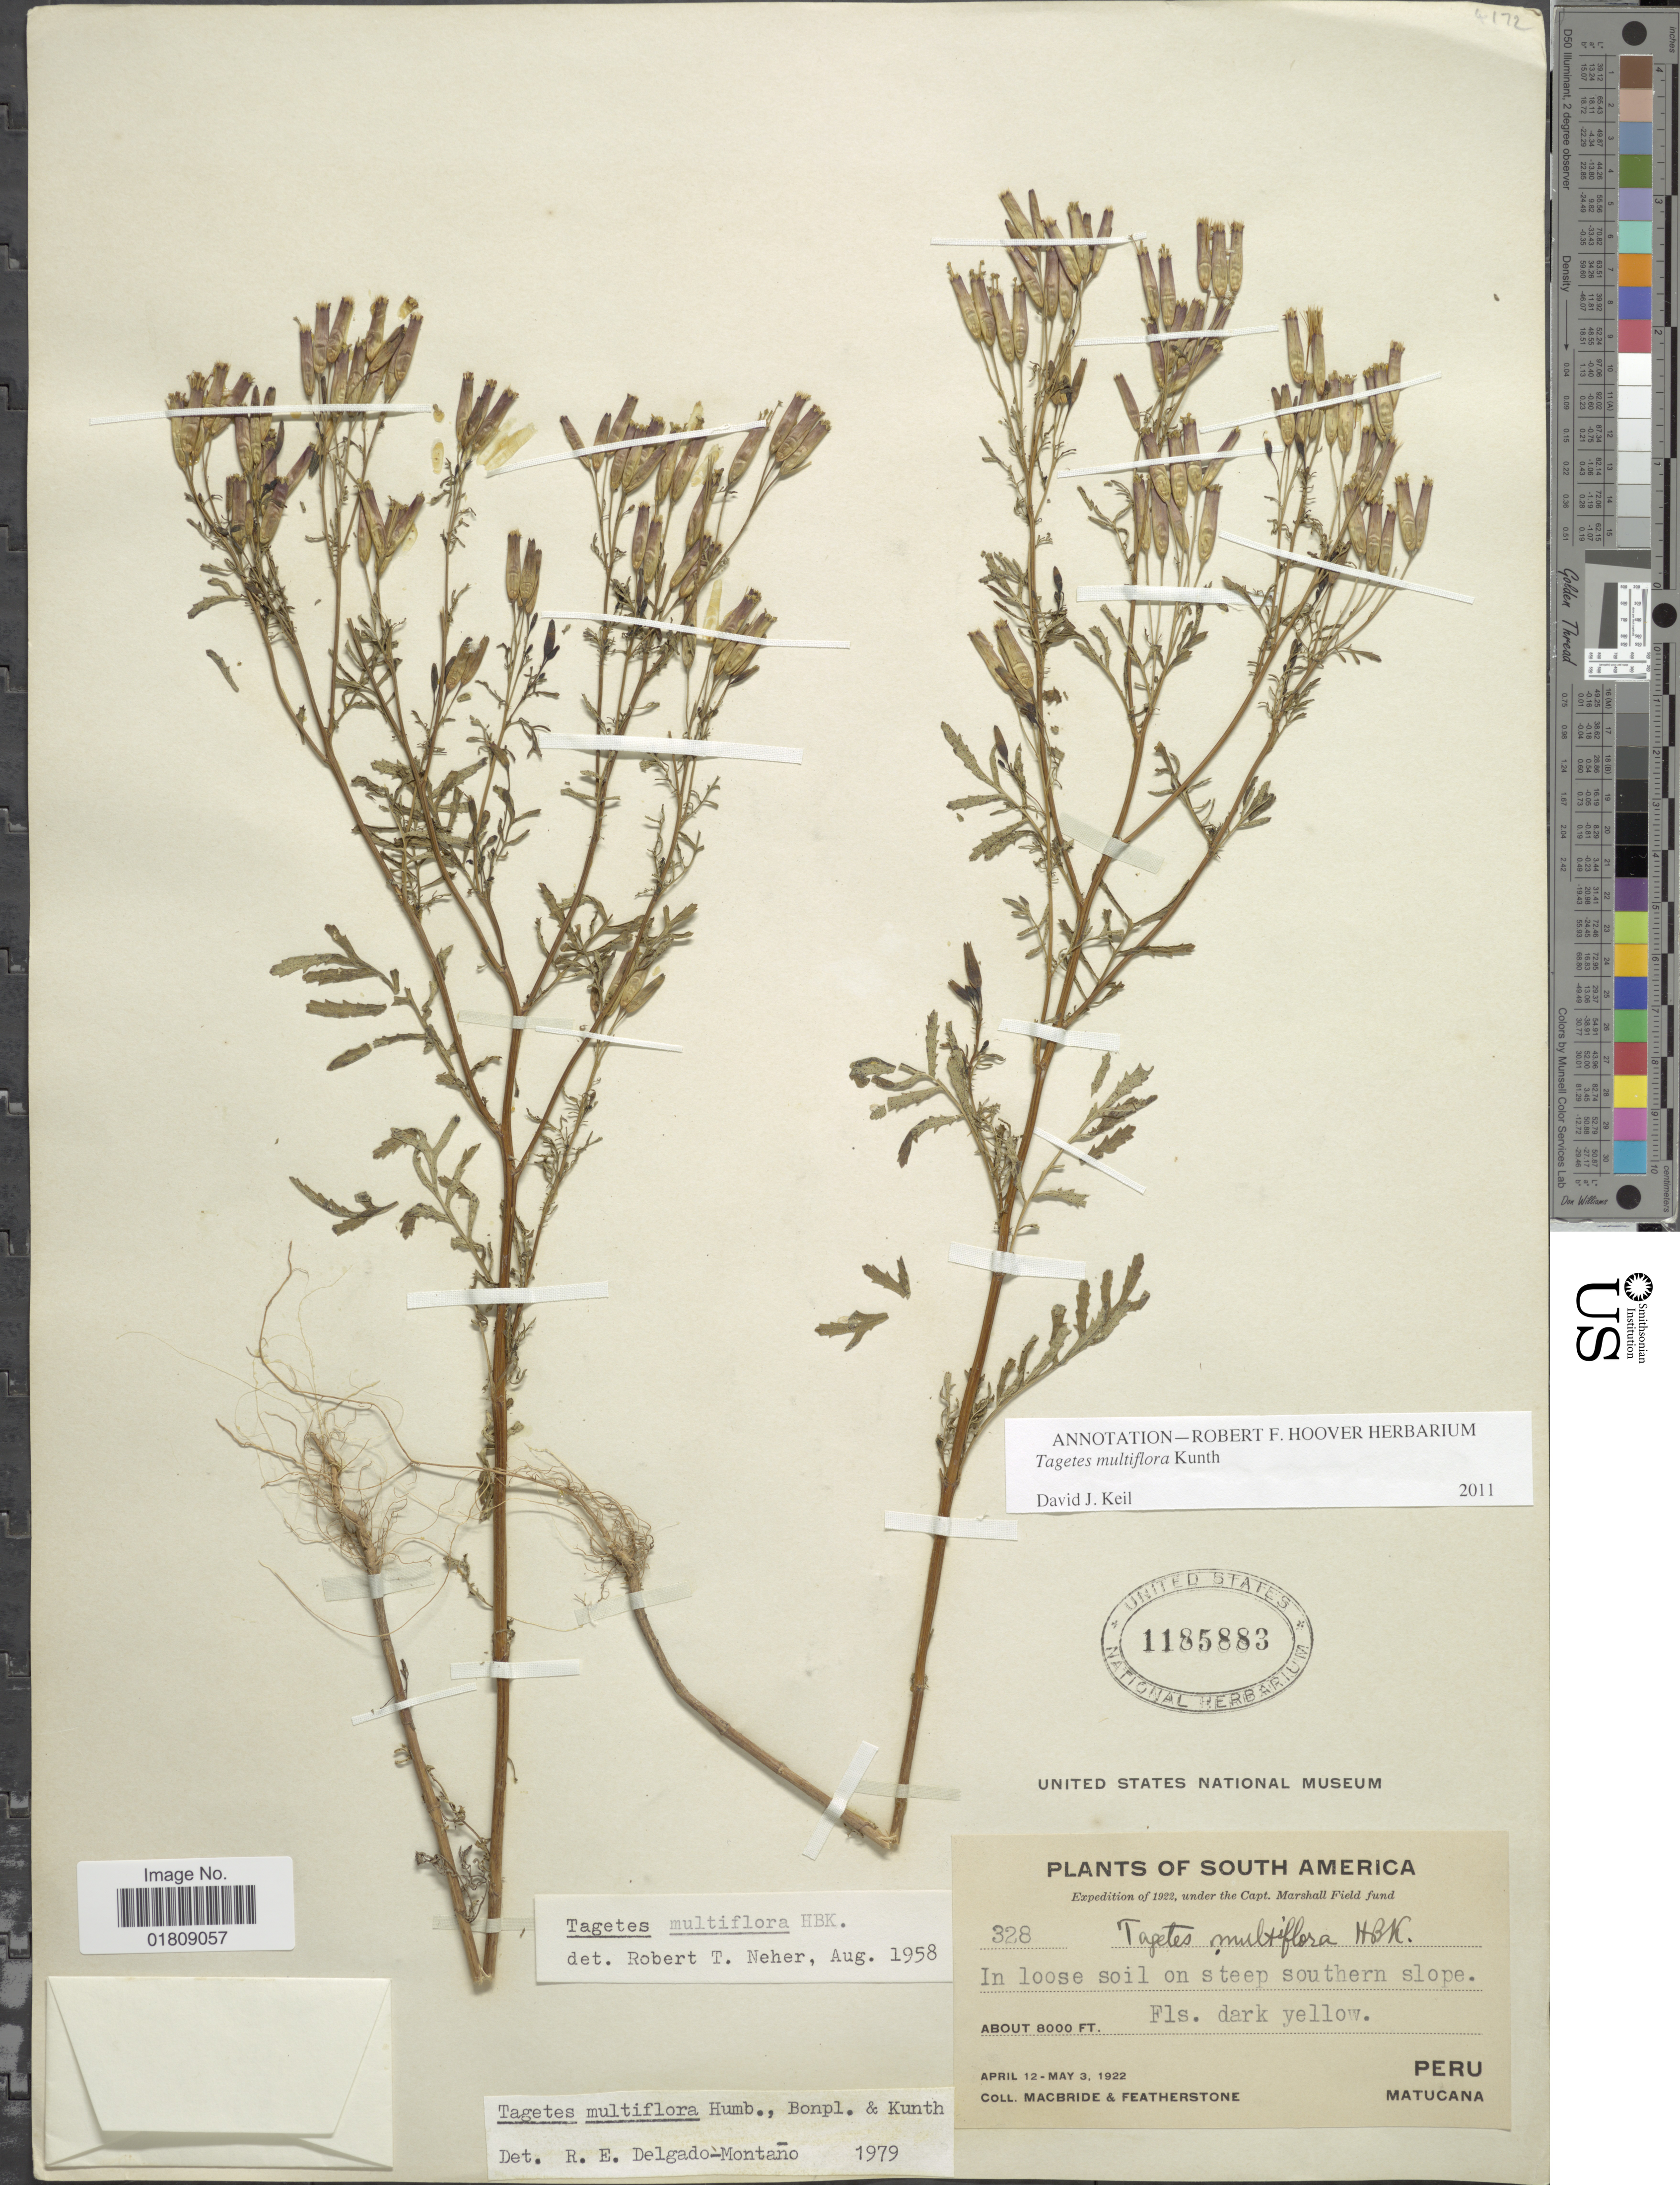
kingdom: Plantae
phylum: Tracheophyta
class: Magnoliopsida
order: Asterales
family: Asteraceae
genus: Tagetes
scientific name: Tagetes multiflora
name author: Kunth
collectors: Macbride, -- & -. Featherstone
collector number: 328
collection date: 1922-04-12/1922-05-03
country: Peru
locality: South America, Matucana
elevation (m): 2438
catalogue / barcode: US 1185883